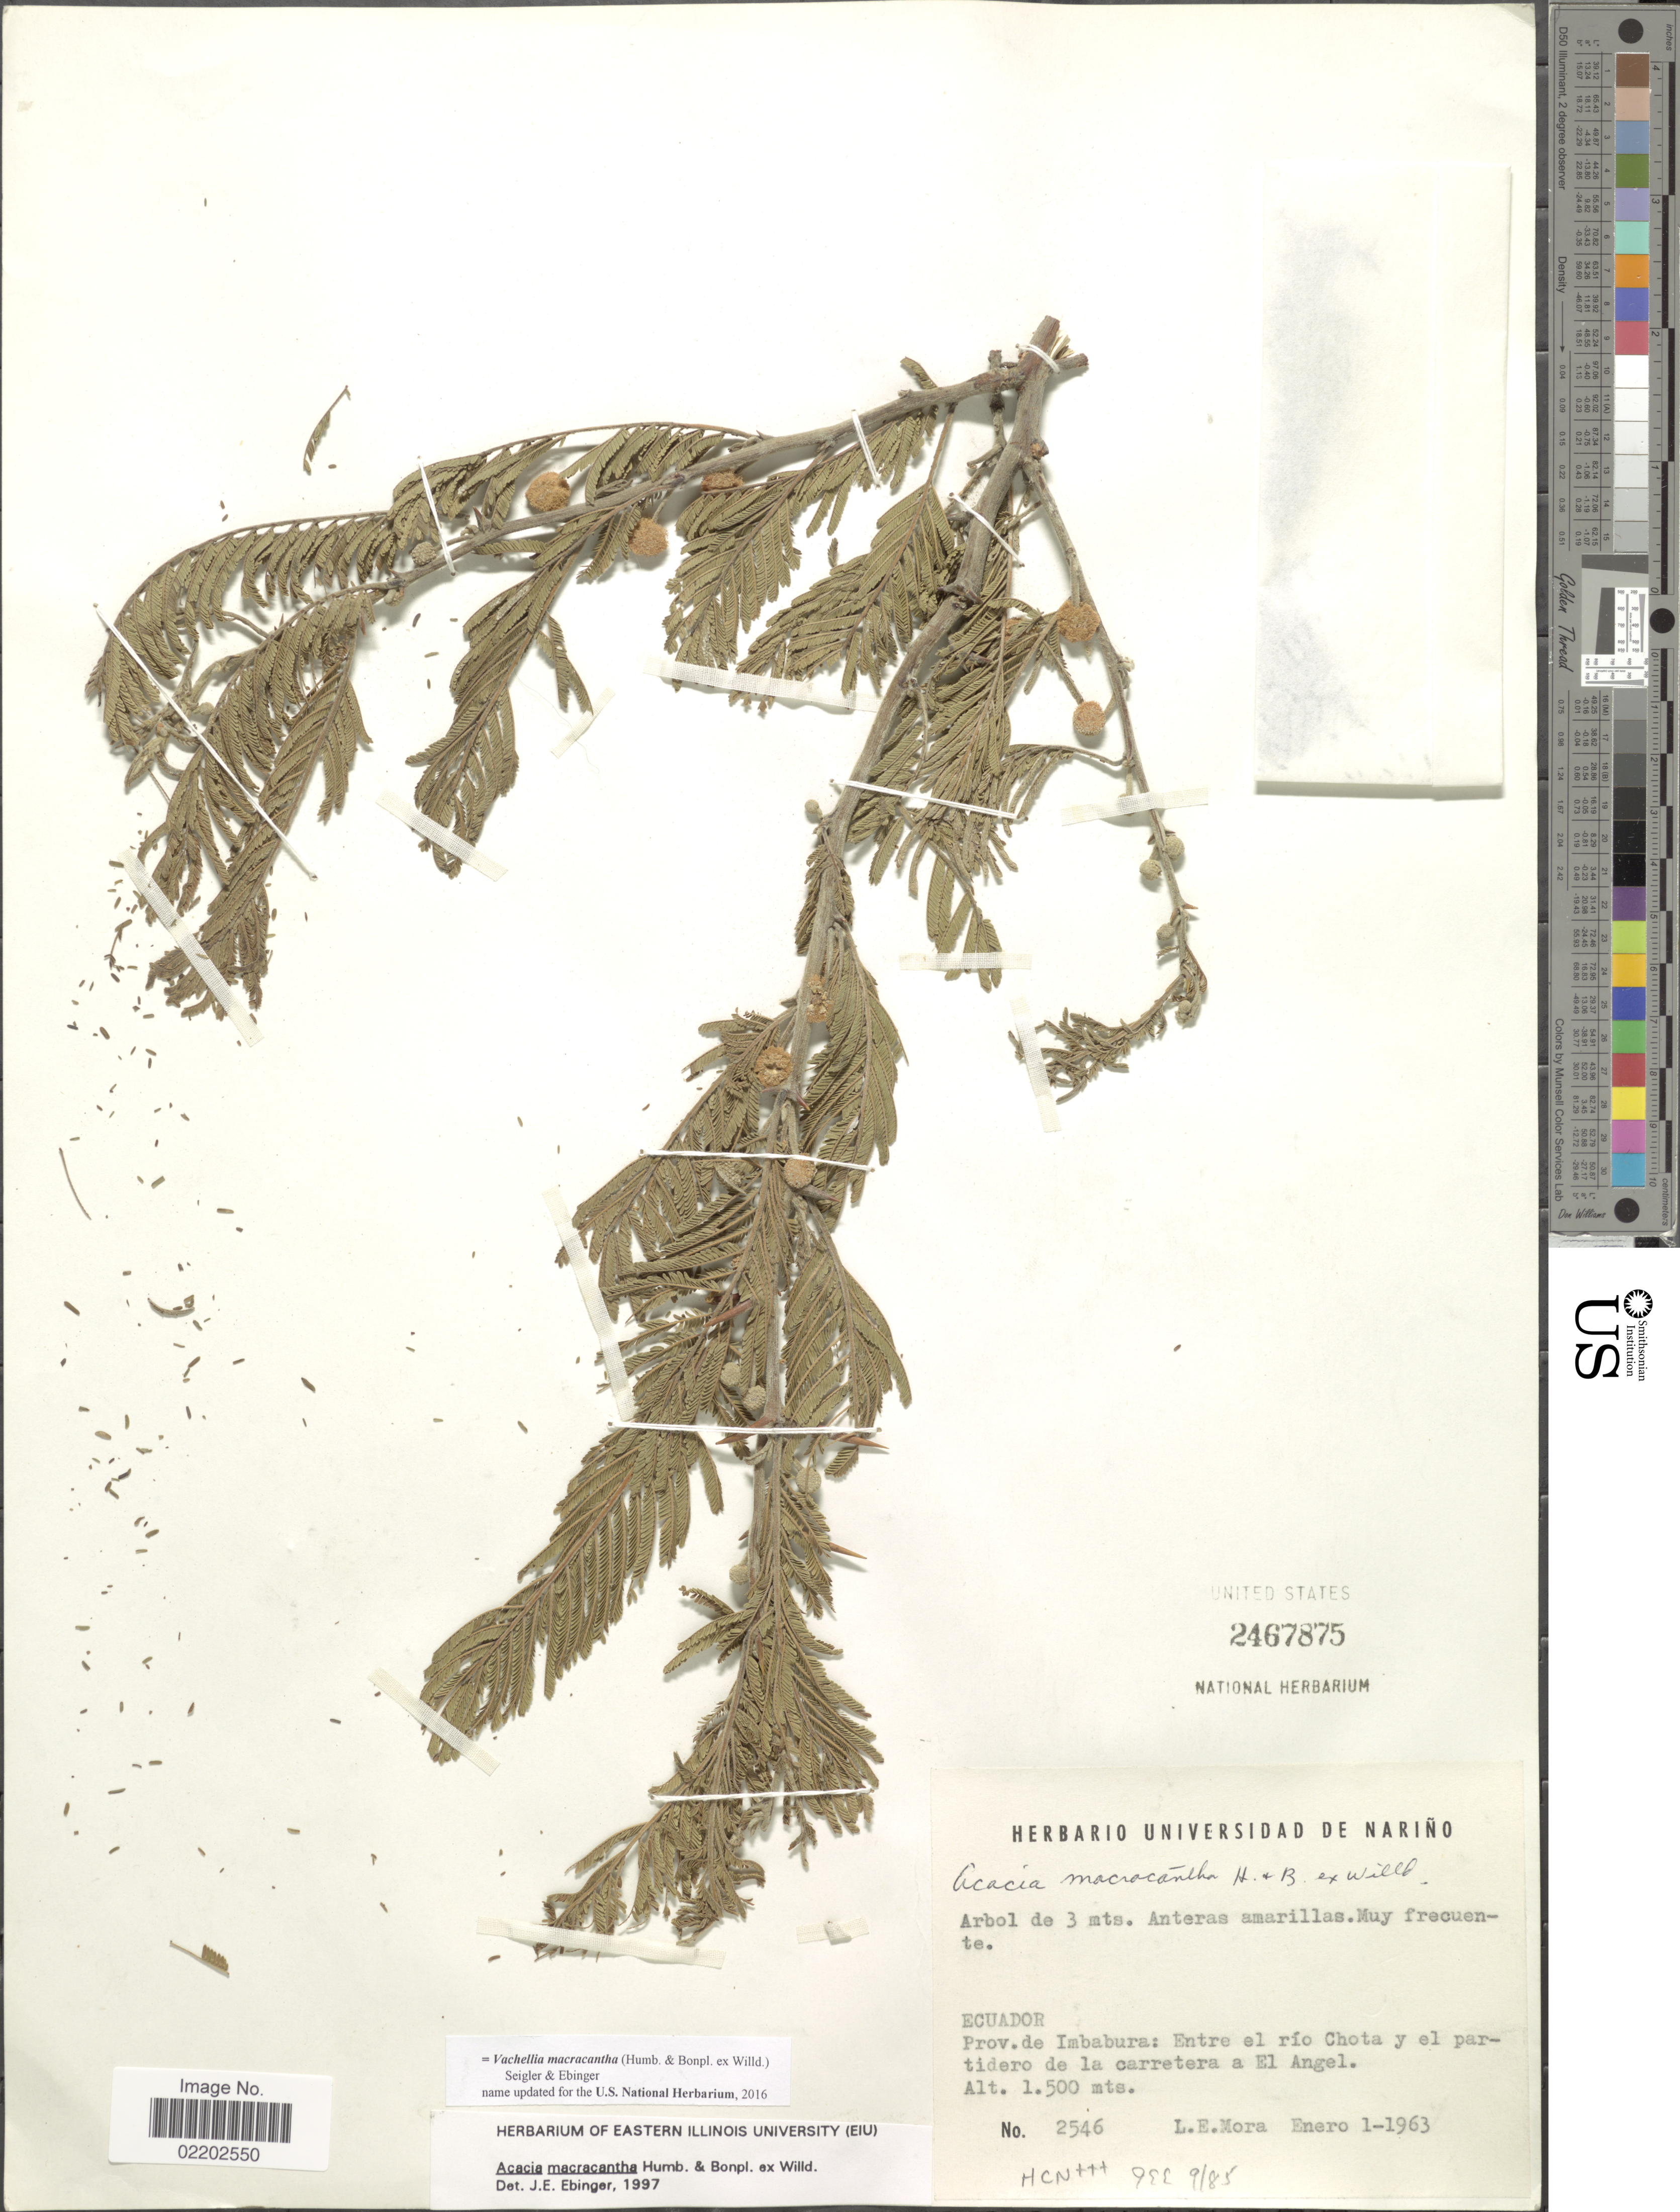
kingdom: Plantae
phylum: Tracheophyta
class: Magnoliopsida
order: Fabales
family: Fabaceae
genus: Vachellia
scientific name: Vachellia macracantha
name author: (Humb. & Bonpl. ex Willd.) Seigler & Ebinger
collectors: L. Mora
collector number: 2546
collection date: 1963-01-01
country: Ecuador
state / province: Imbabura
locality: Entre el río Chota y el partidero de la carretera a El Angel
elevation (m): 1500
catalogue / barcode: US 2467875